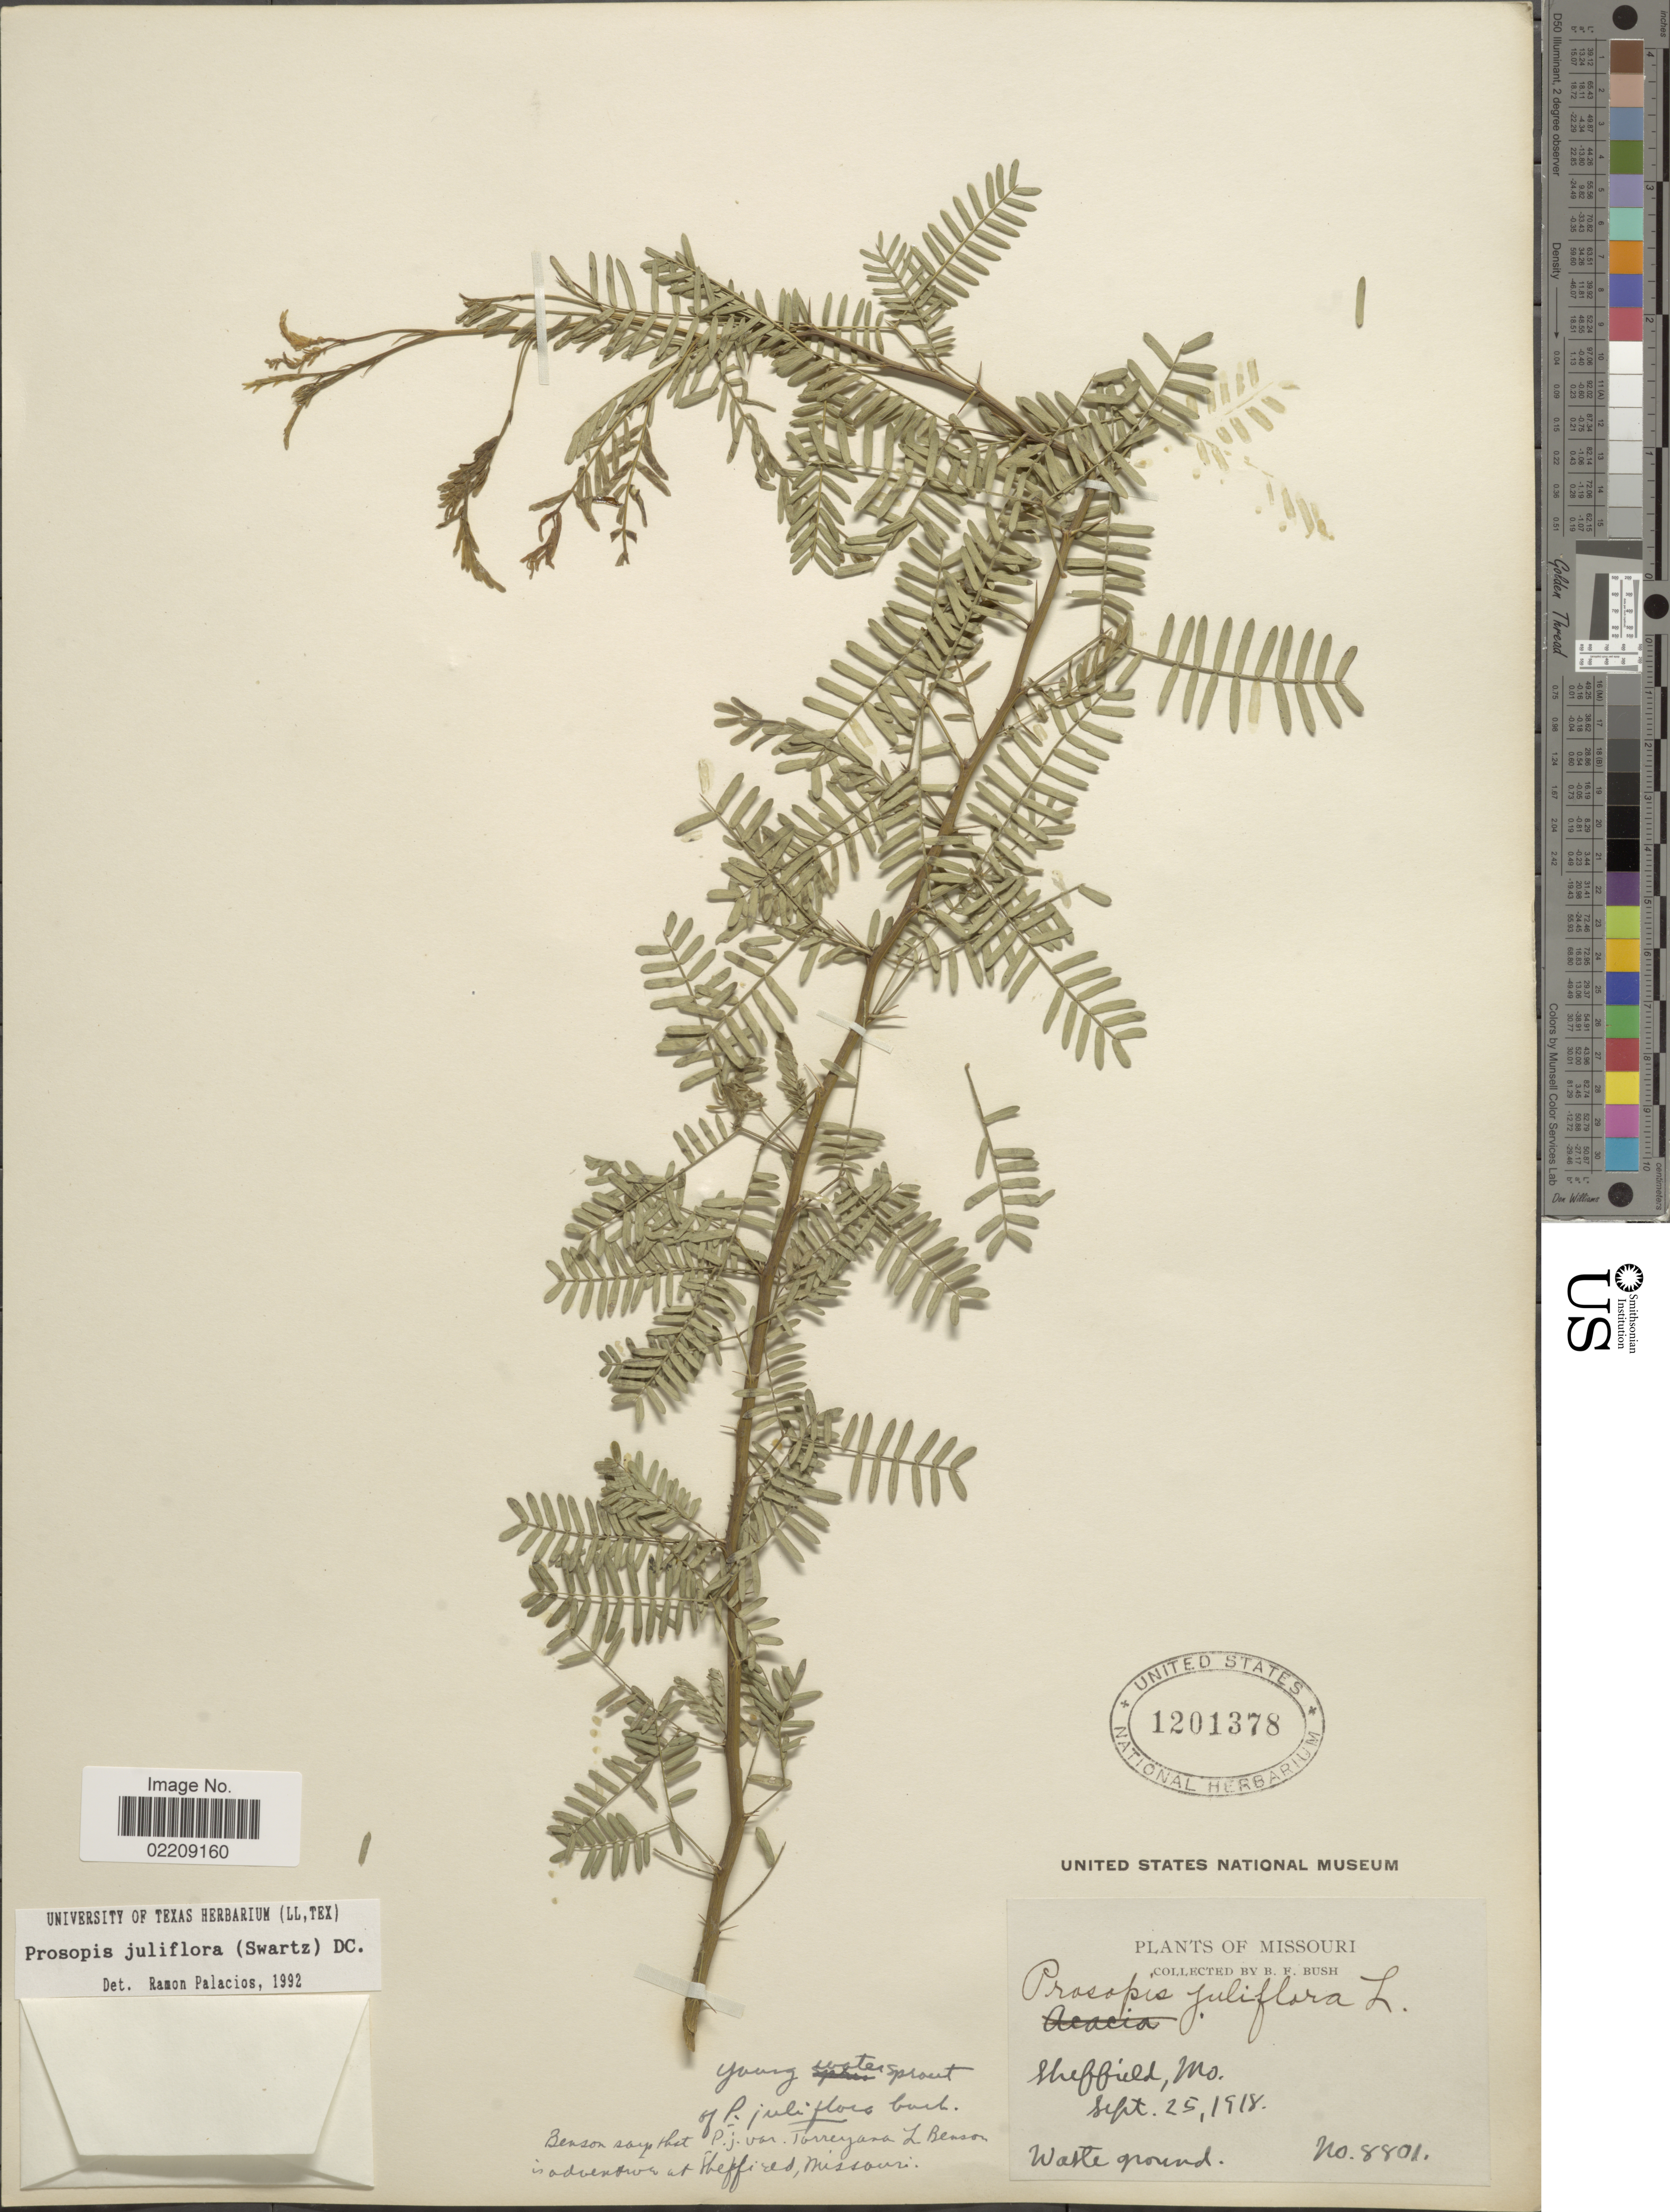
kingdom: Plantae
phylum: Tracheophyta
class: Magnoliopsida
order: Fabales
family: Fabaceae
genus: Neltuma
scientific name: Neltuma juliflora var. juliflora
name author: (Sw.) Raf.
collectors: B. F. Bush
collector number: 8801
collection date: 1918-09-25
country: United States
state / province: Missouri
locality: Sheffield, Waste ground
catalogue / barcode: US 1201378